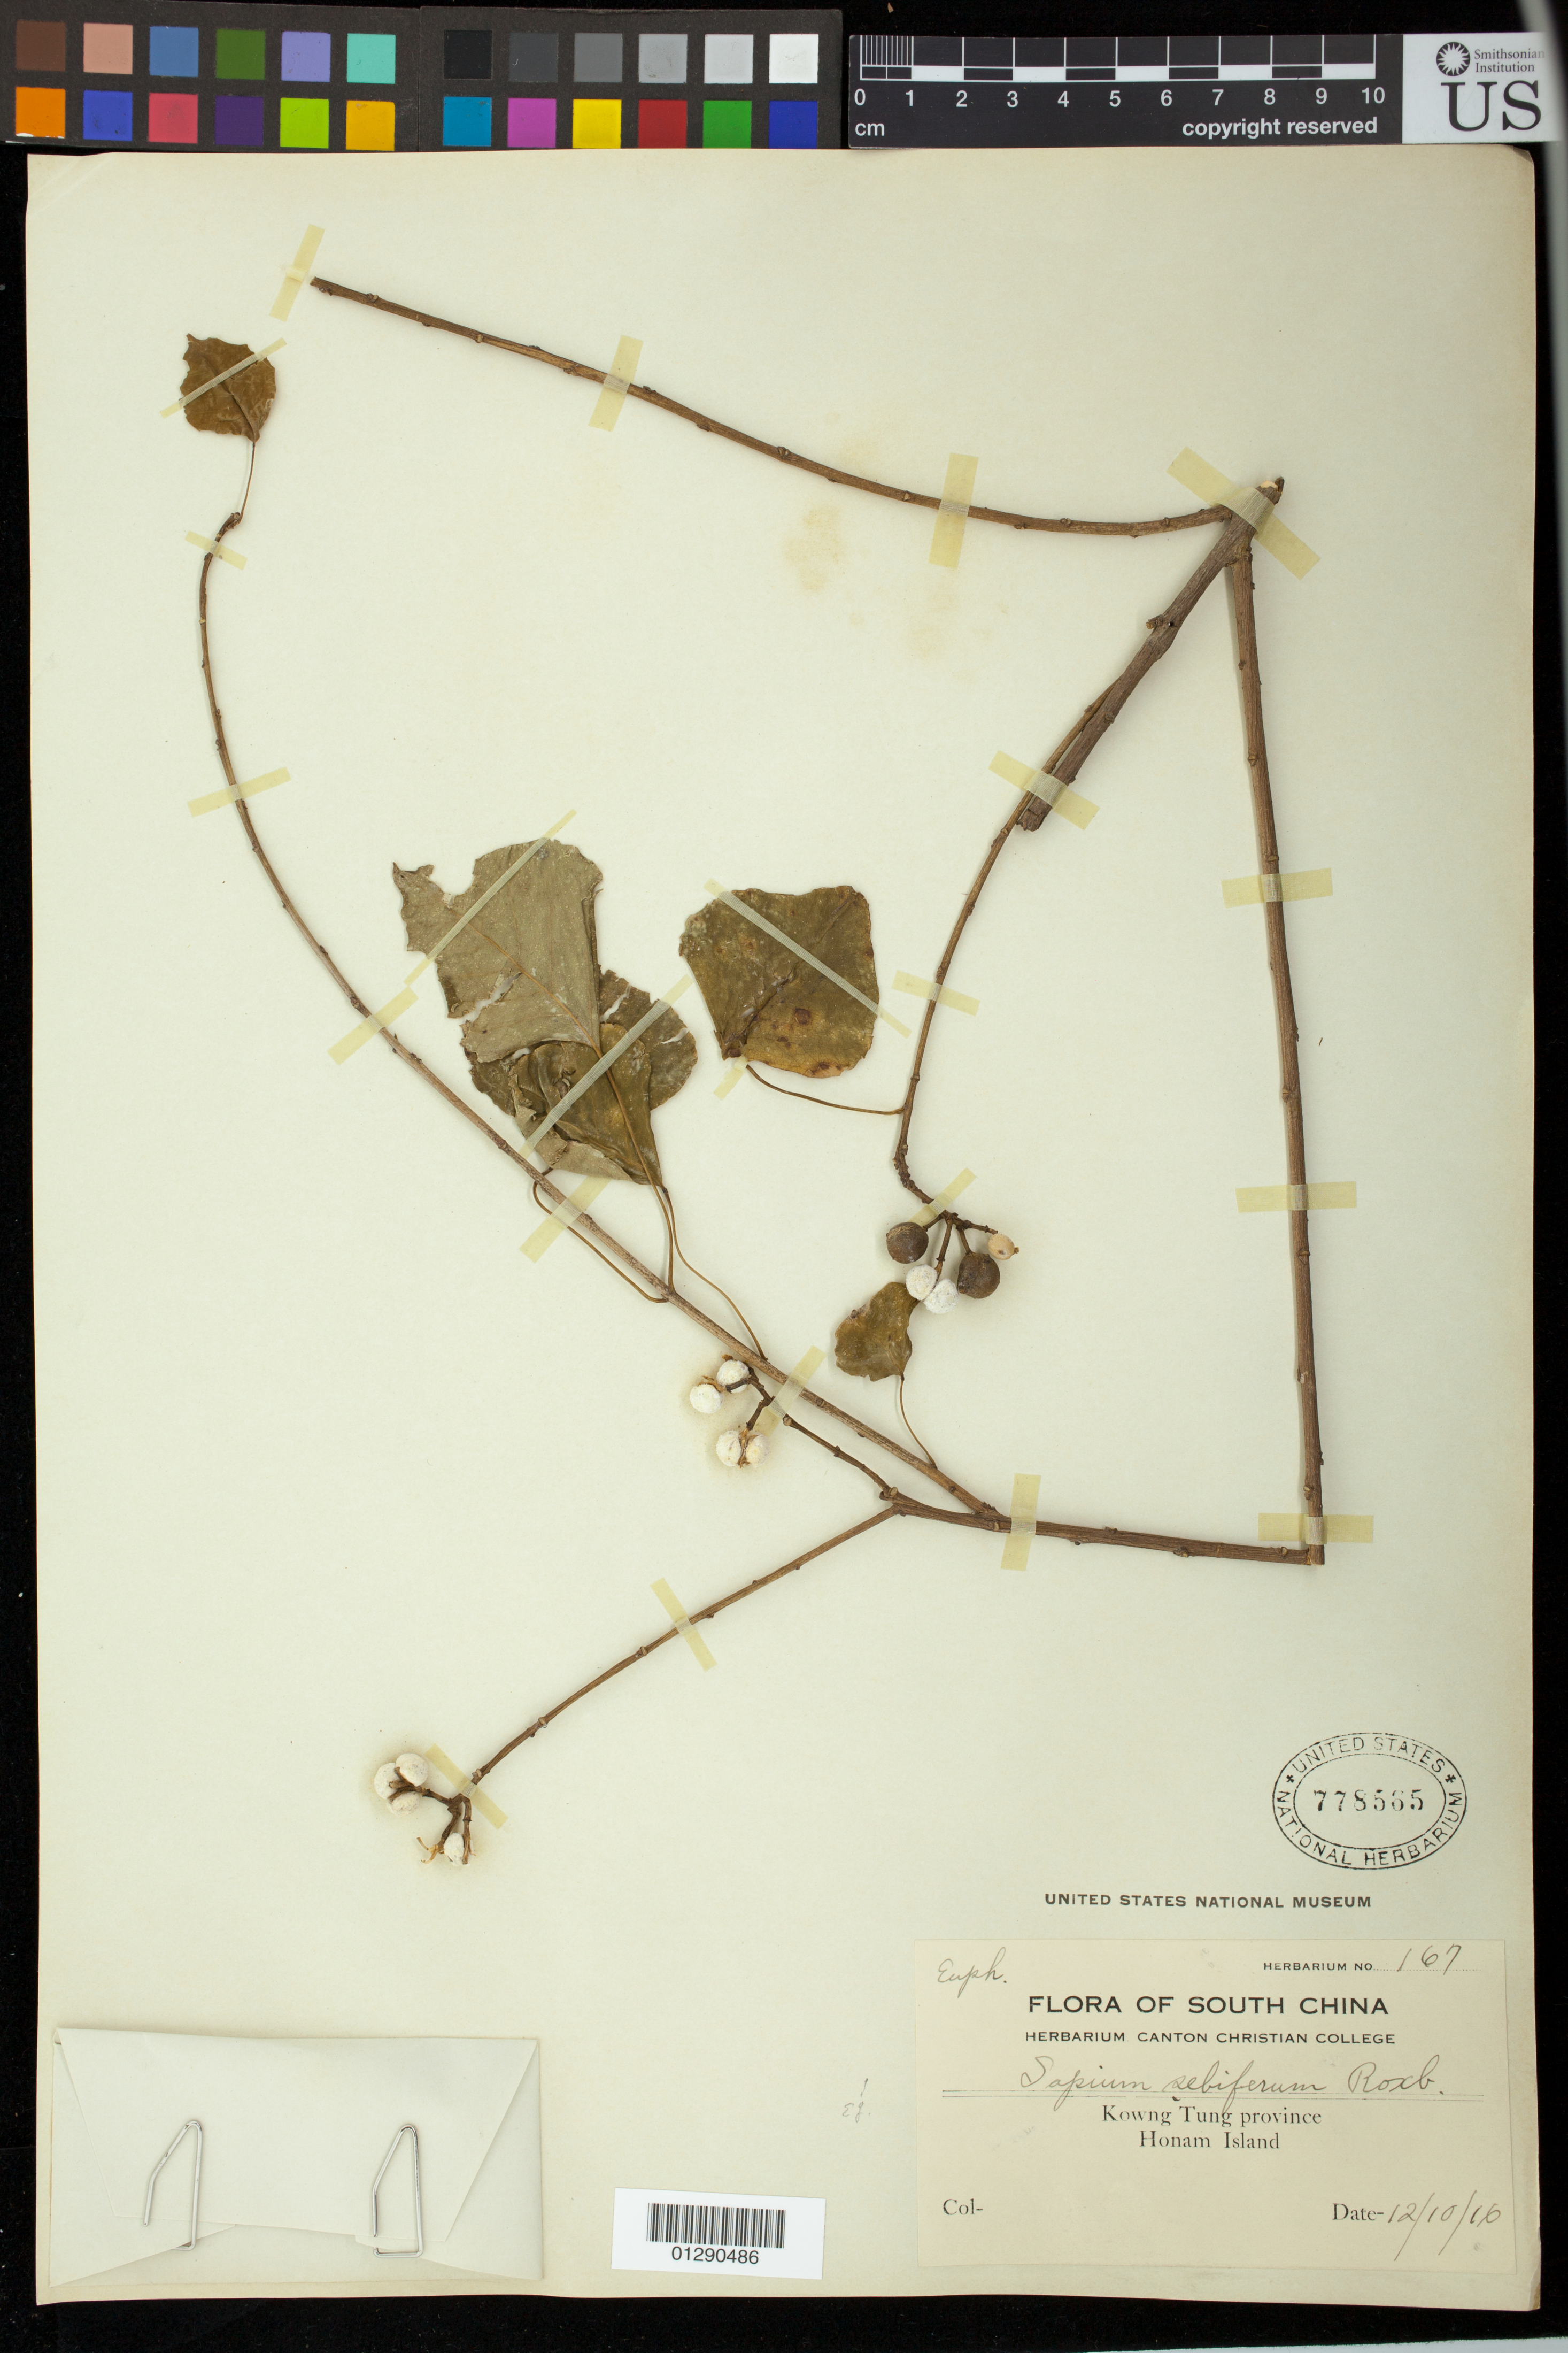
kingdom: Plantae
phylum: Tracheophyta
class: Magnoliopsida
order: Malpighiales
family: Euphorbiaceae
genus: Sapium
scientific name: Sapium sebiferum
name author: (L.) Roxb.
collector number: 167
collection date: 1916-12-10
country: China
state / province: Guangdong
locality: Kowng Tung province, Honam Island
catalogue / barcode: US 778565